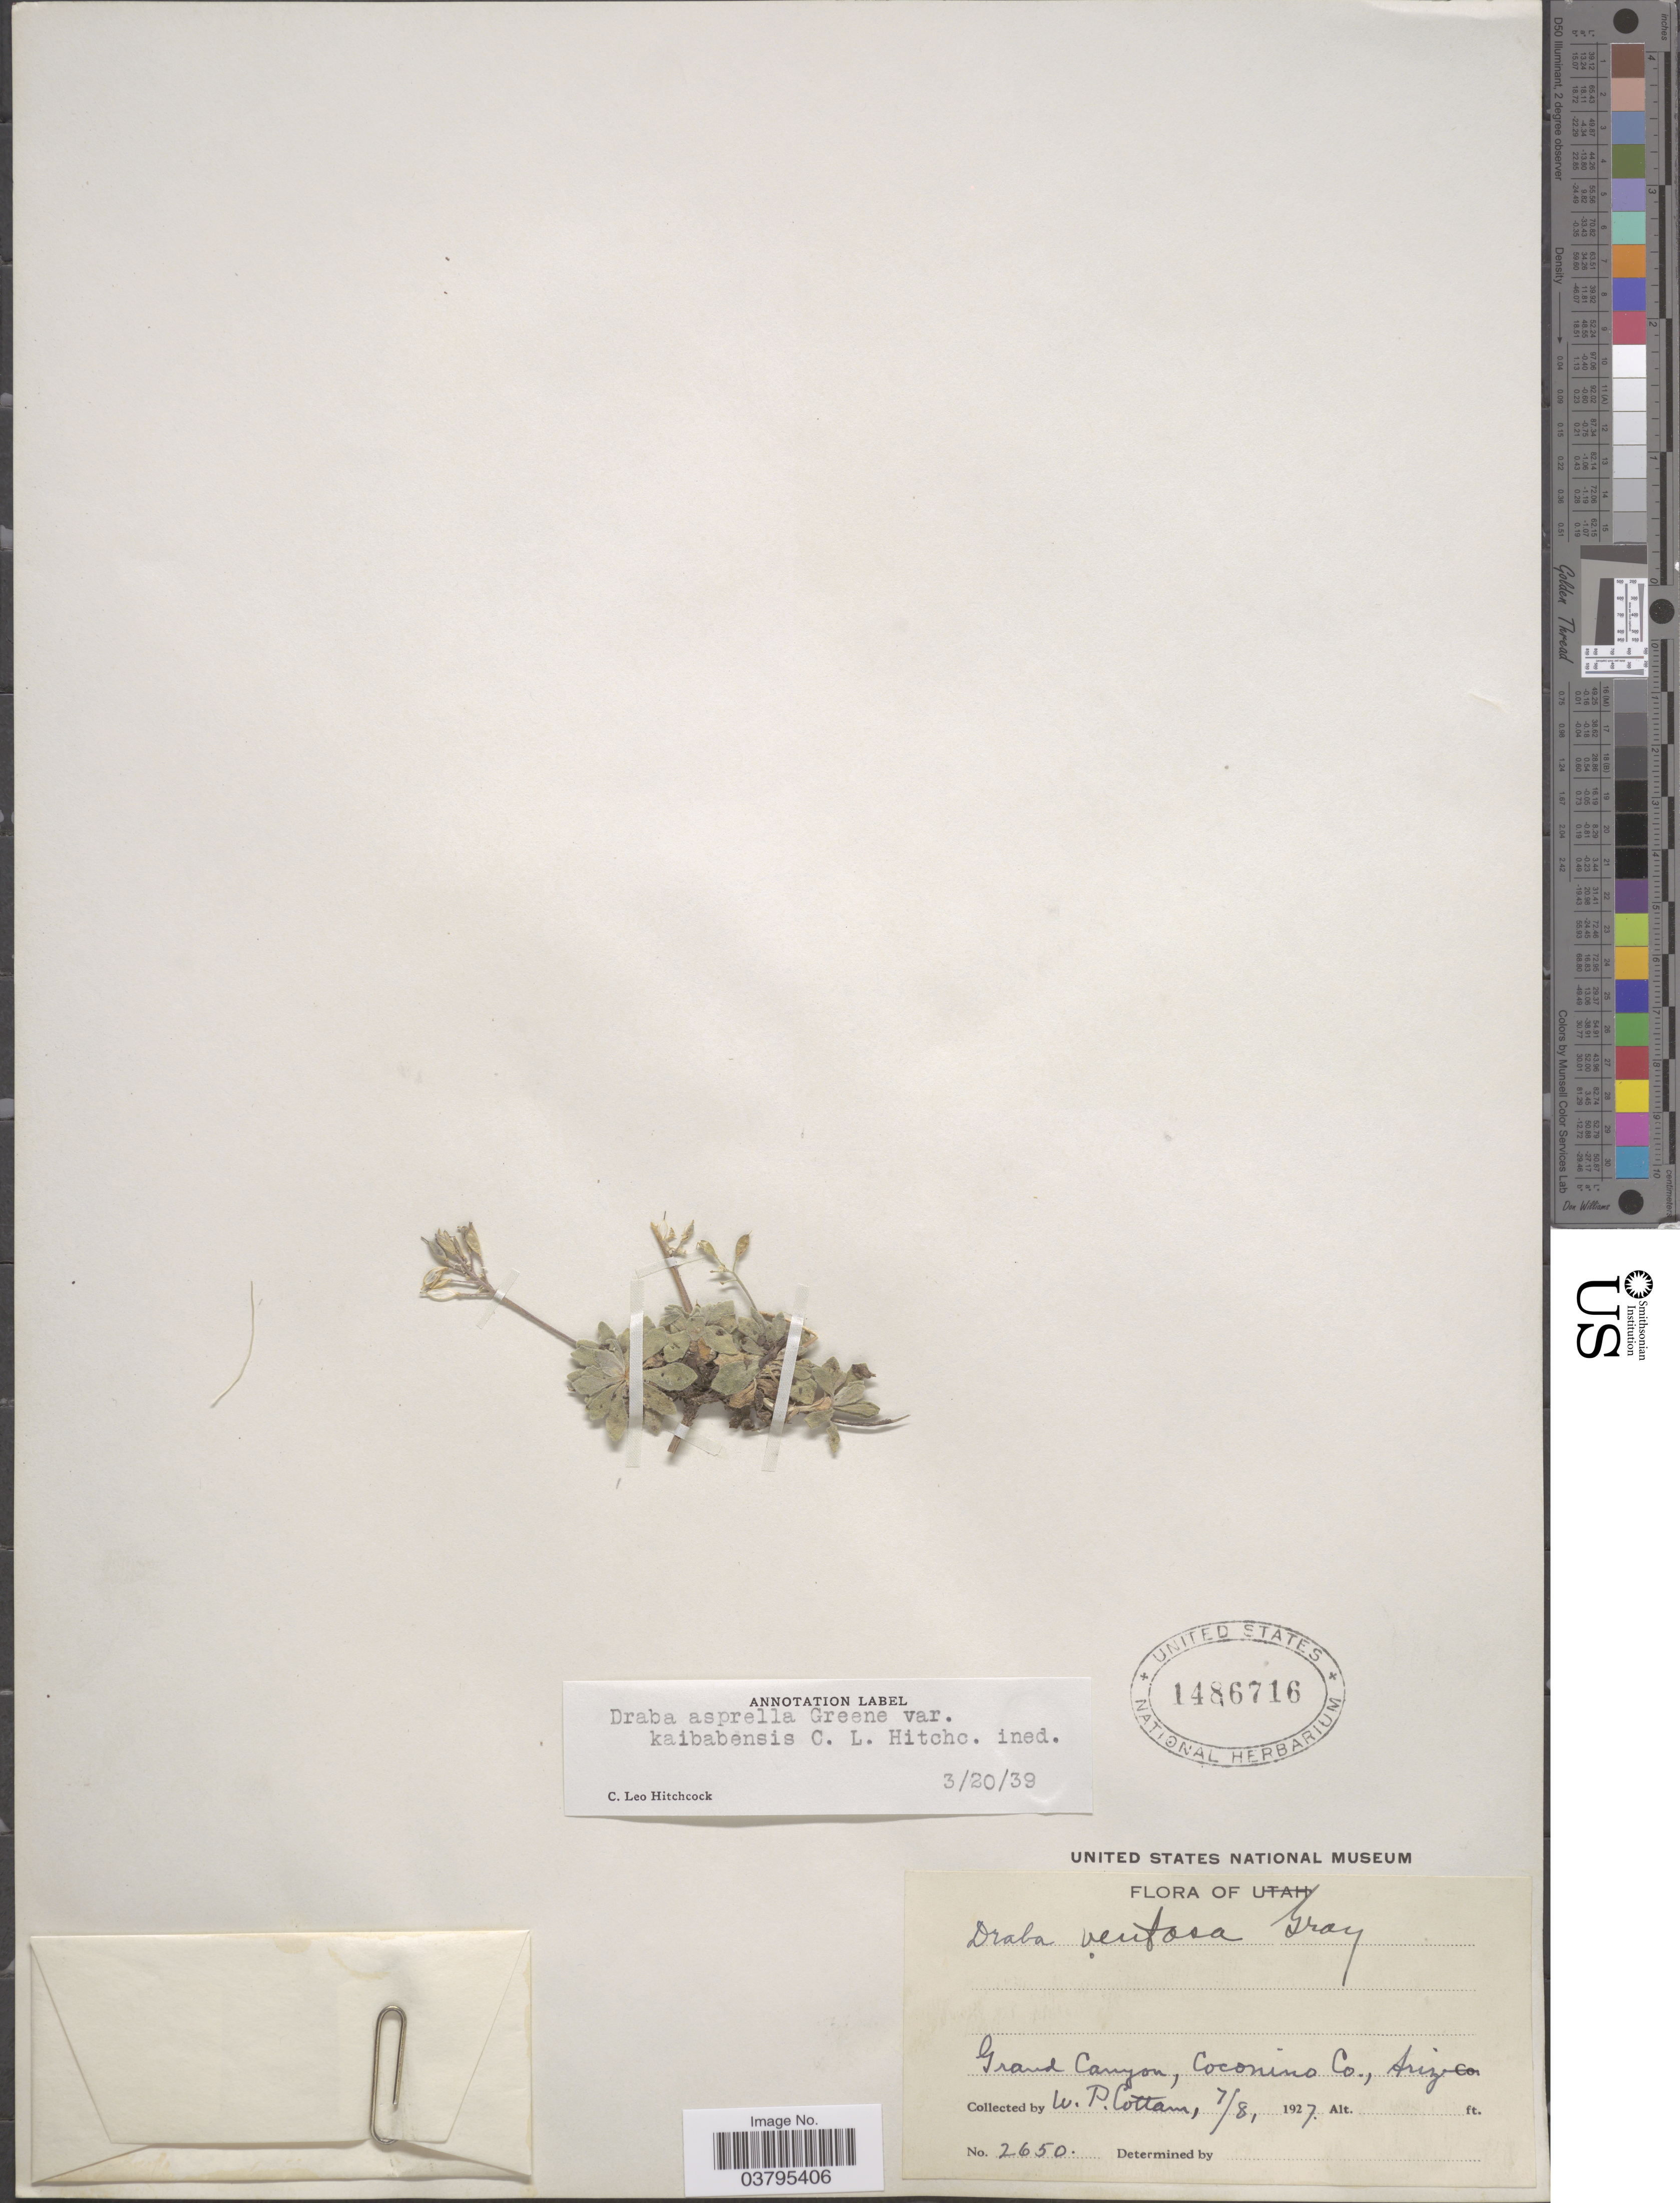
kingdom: Plantae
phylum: Tracheophyta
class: Magnoliopsida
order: Brassicales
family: Brassicaceae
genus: Draba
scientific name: Draba asprella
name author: Greene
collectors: W. Cottam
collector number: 2650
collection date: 1927-07-08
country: United States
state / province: Arizona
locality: Grand Canyon, Coconino Co.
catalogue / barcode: US 1486716